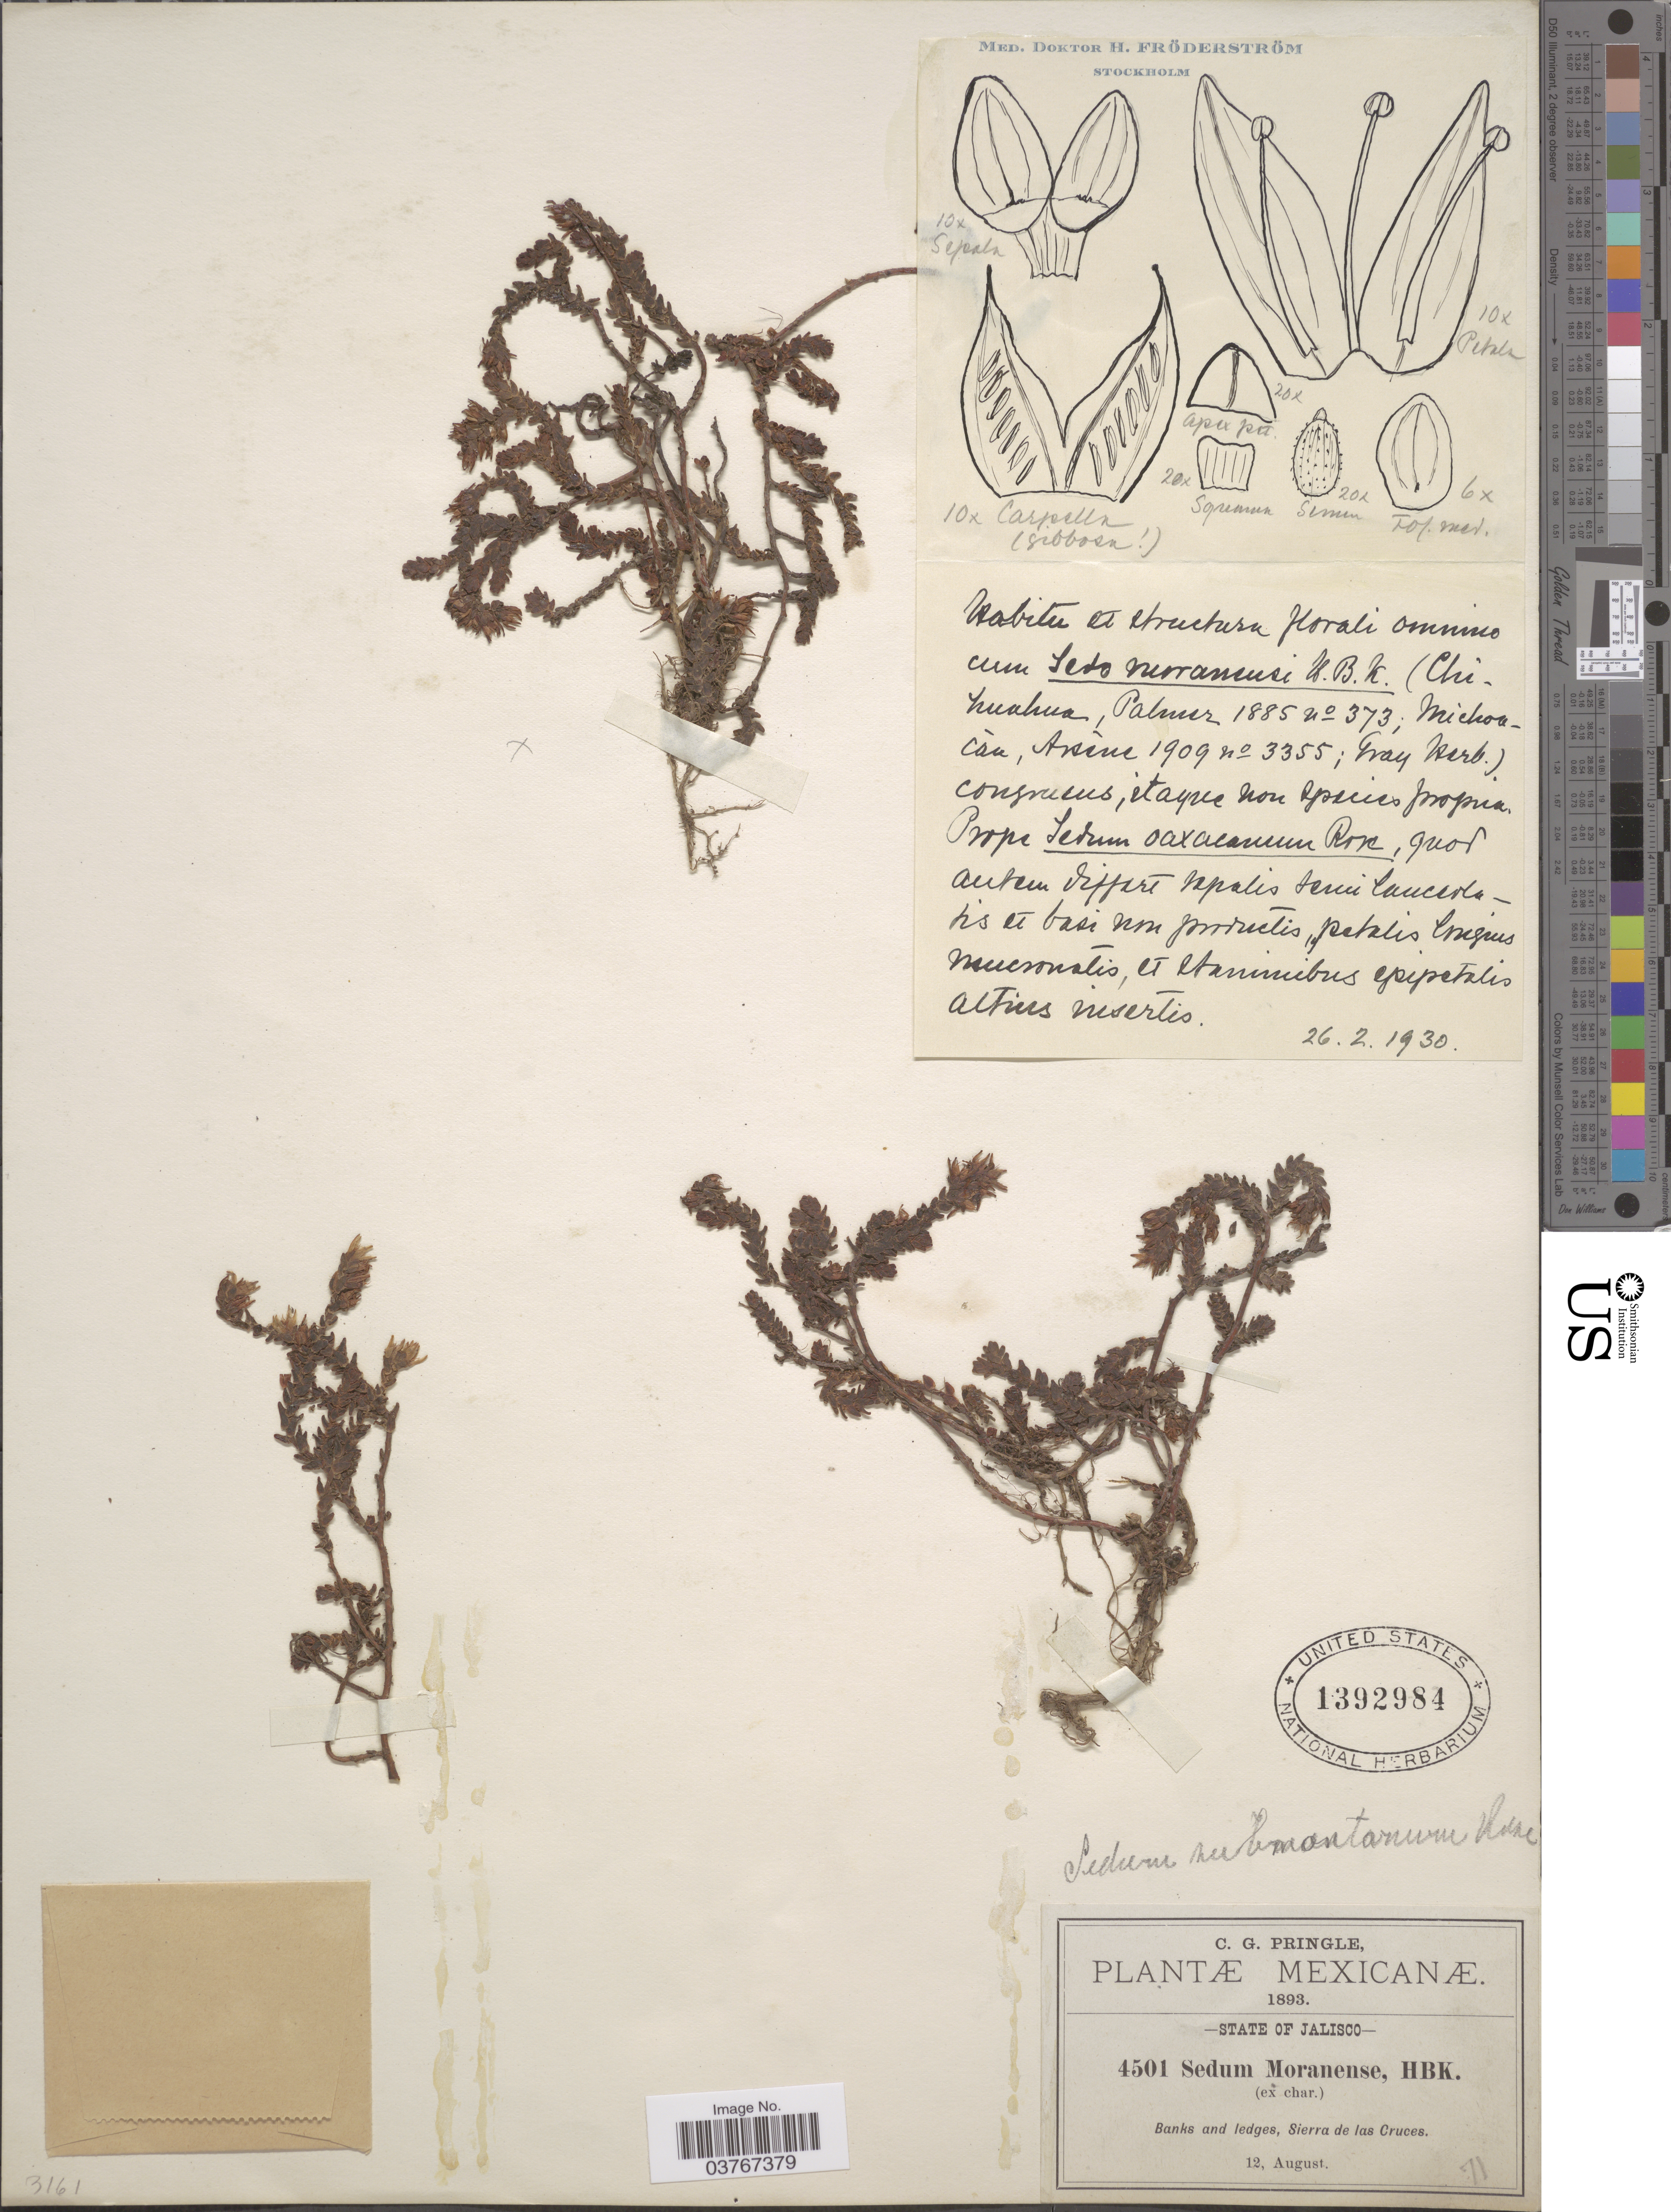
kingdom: Plantae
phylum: Tracheophyta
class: Magnoliopsida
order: Saxifragales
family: Crassulaceae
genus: Sedum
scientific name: Sedum submontanum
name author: Rose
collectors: C. G. Pringle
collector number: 4501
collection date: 1893-08-12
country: Mexico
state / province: Jalisco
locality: State of Jalisco. Banks and ledges, Sierra de las Cruces.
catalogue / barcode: US 1392984